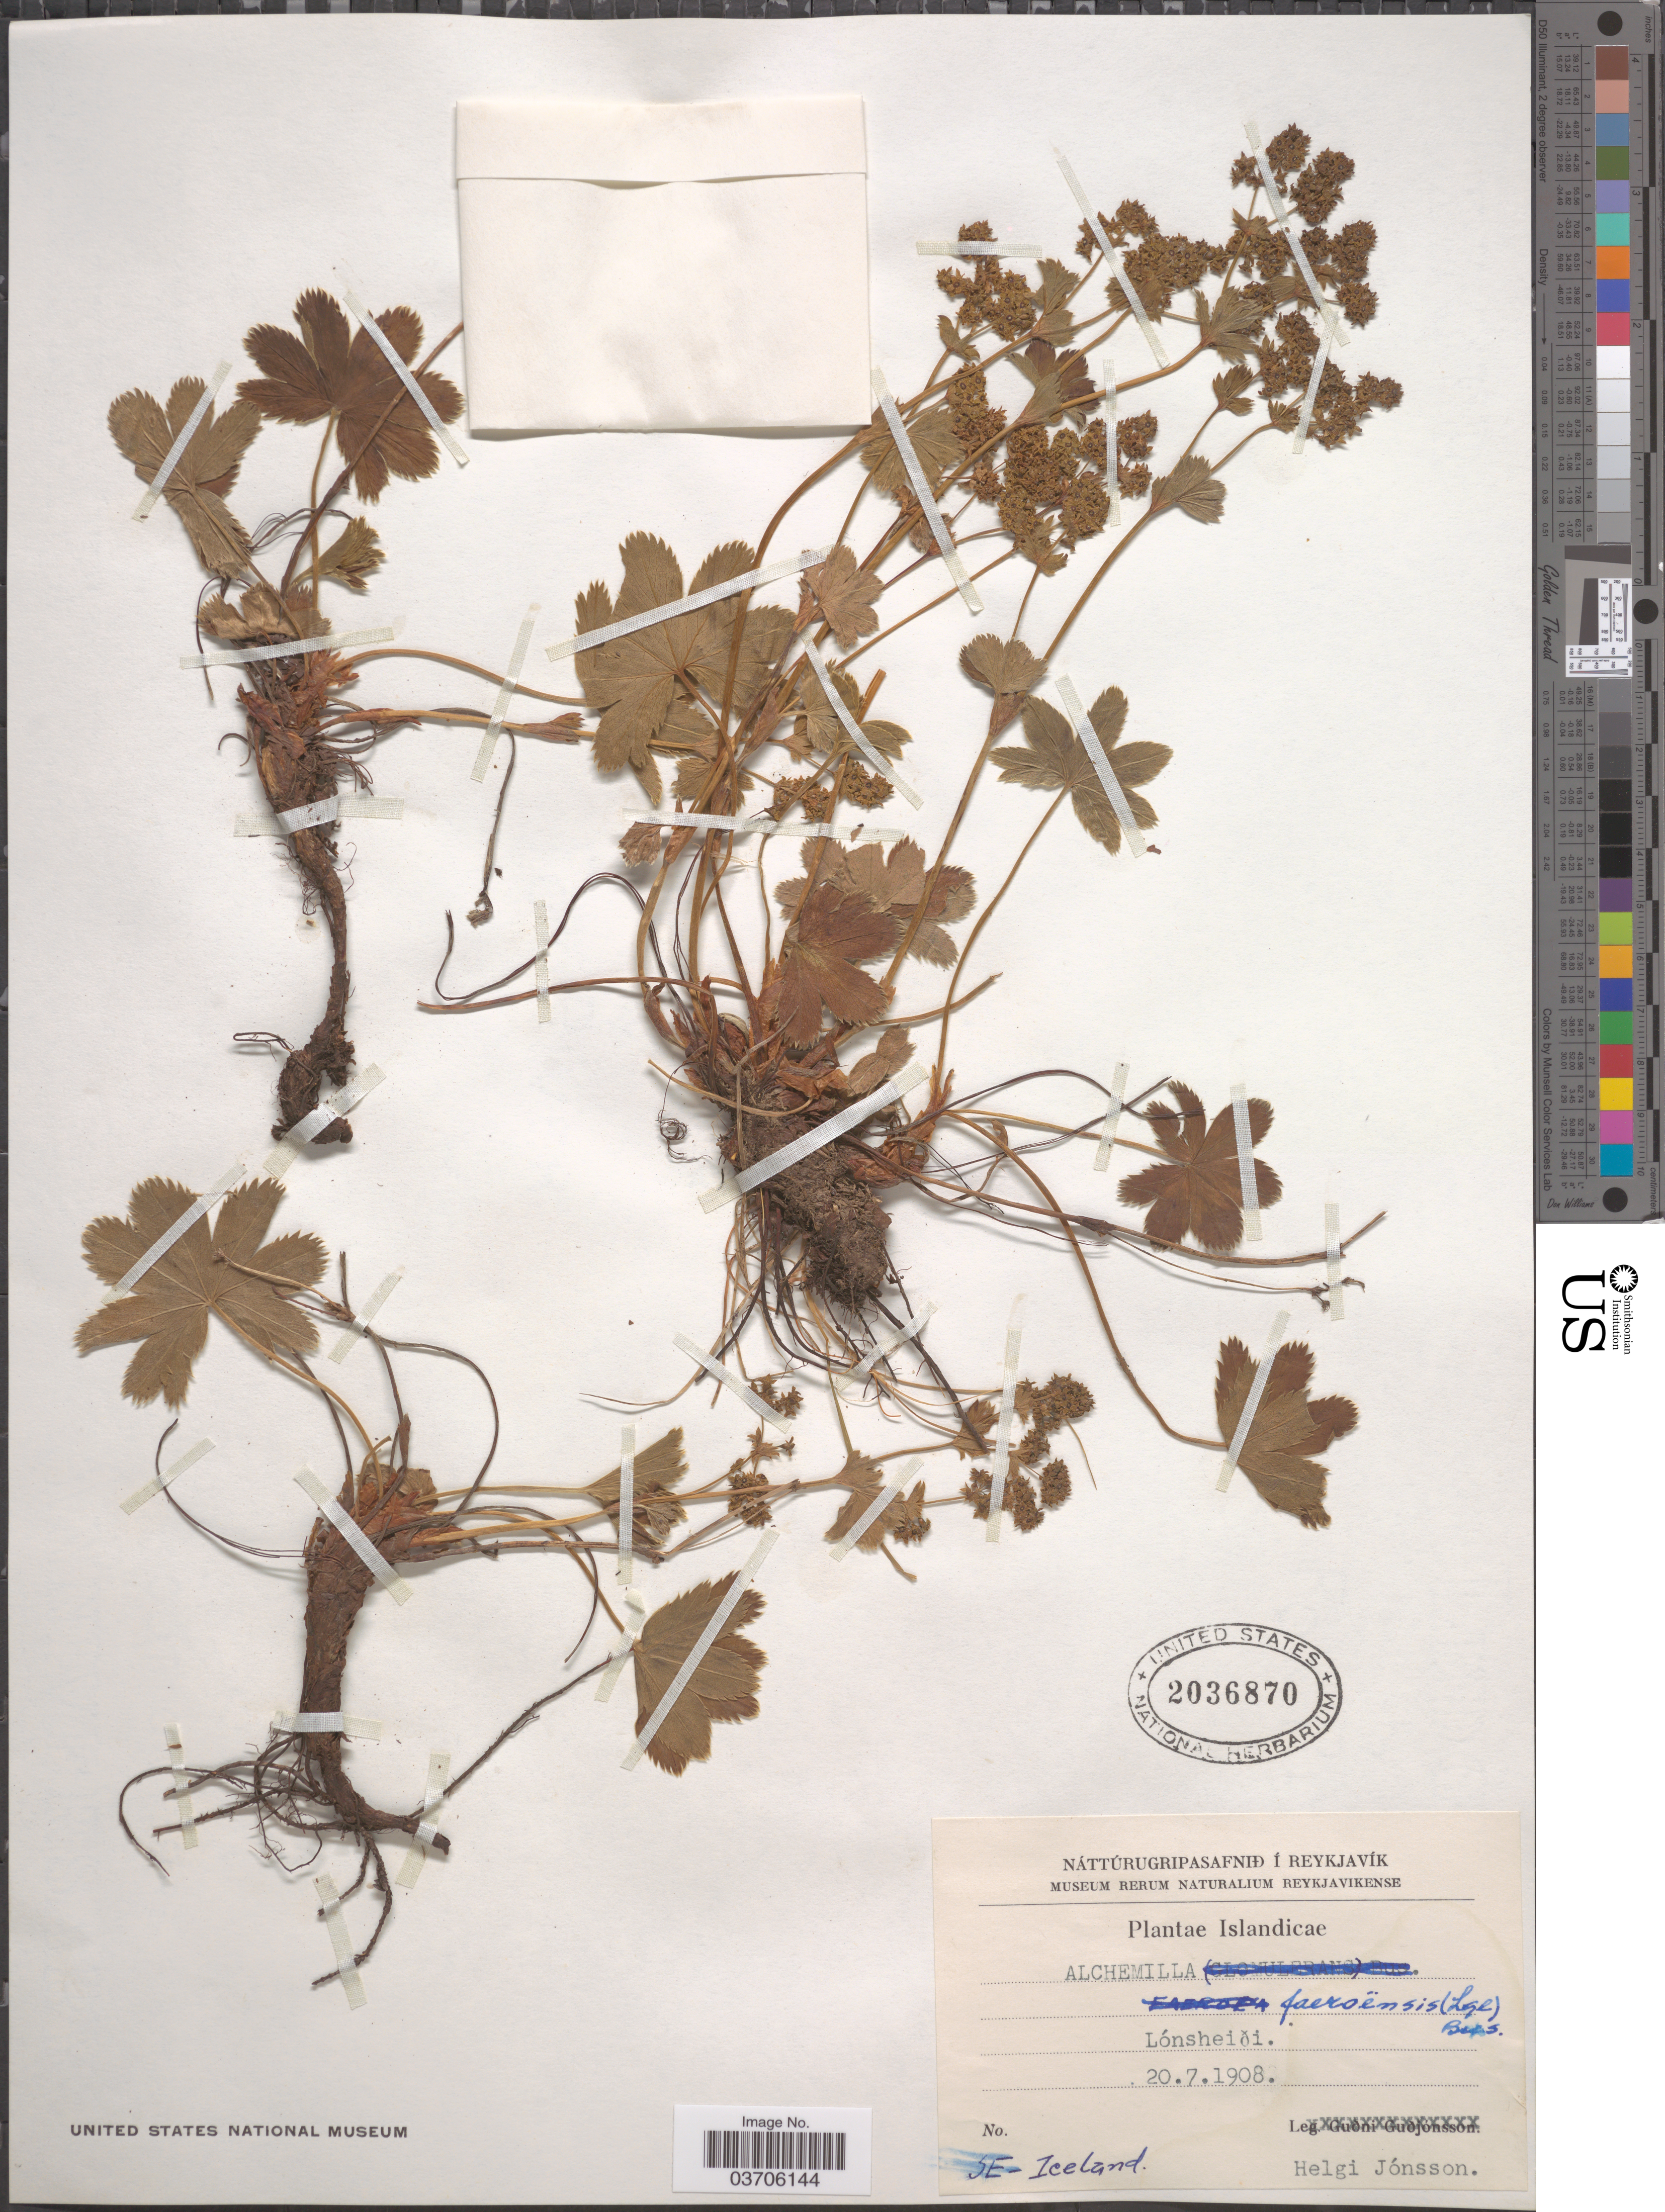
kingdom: Plantae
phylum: Tracheophyta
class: Magnoliopsida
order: Rosales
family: Rosaceae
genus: Alchemilla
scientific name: Alchemilla faeroensis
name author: (Lange) Buser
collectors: H. Jónsson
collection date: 1908-07-20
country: Iceland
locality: Lónsheiði. SE-Iceland.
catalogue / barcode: US 2036870